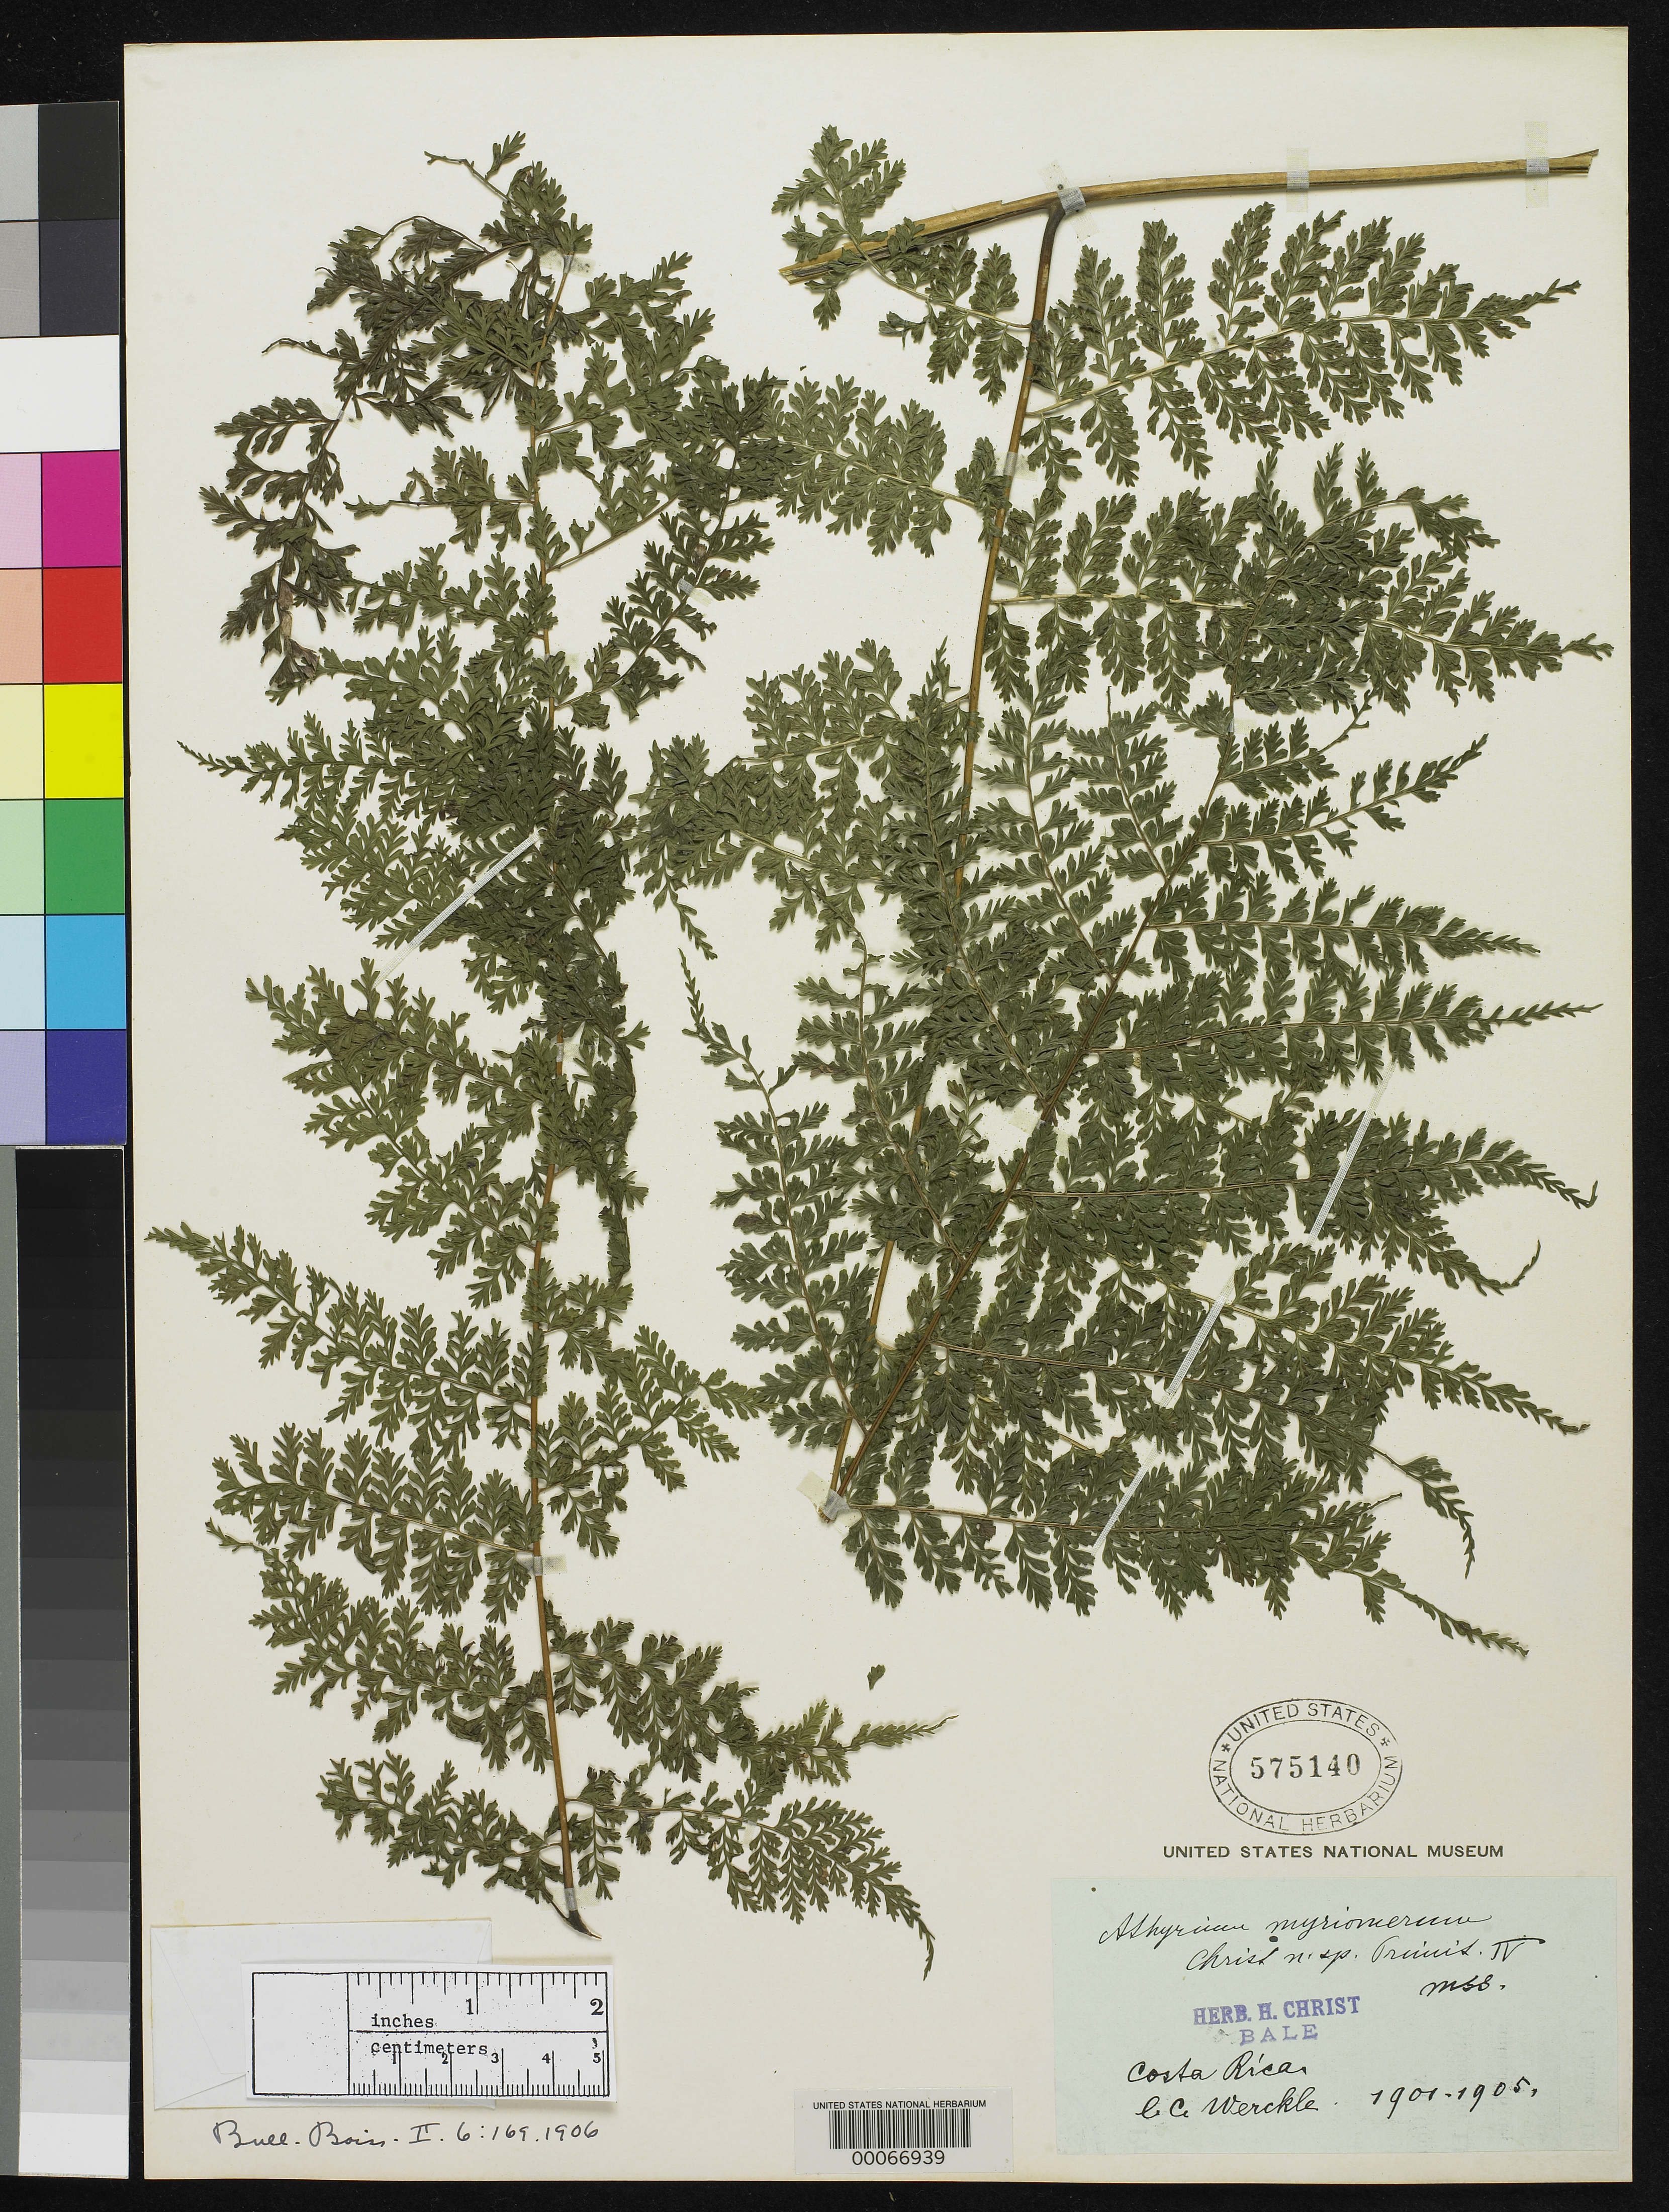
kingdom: Plantae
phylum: Tracheophyta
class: Polypodiopsida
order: Polypodiales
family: Athyriaceae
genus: Athyrium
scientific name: Athyrium myriomerum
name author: Christ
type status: Type Collection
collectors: C. C Wercklé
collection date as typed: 1901 to -- --- 1905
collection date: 1901/1905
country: Costa Rica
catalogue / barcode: US 575140